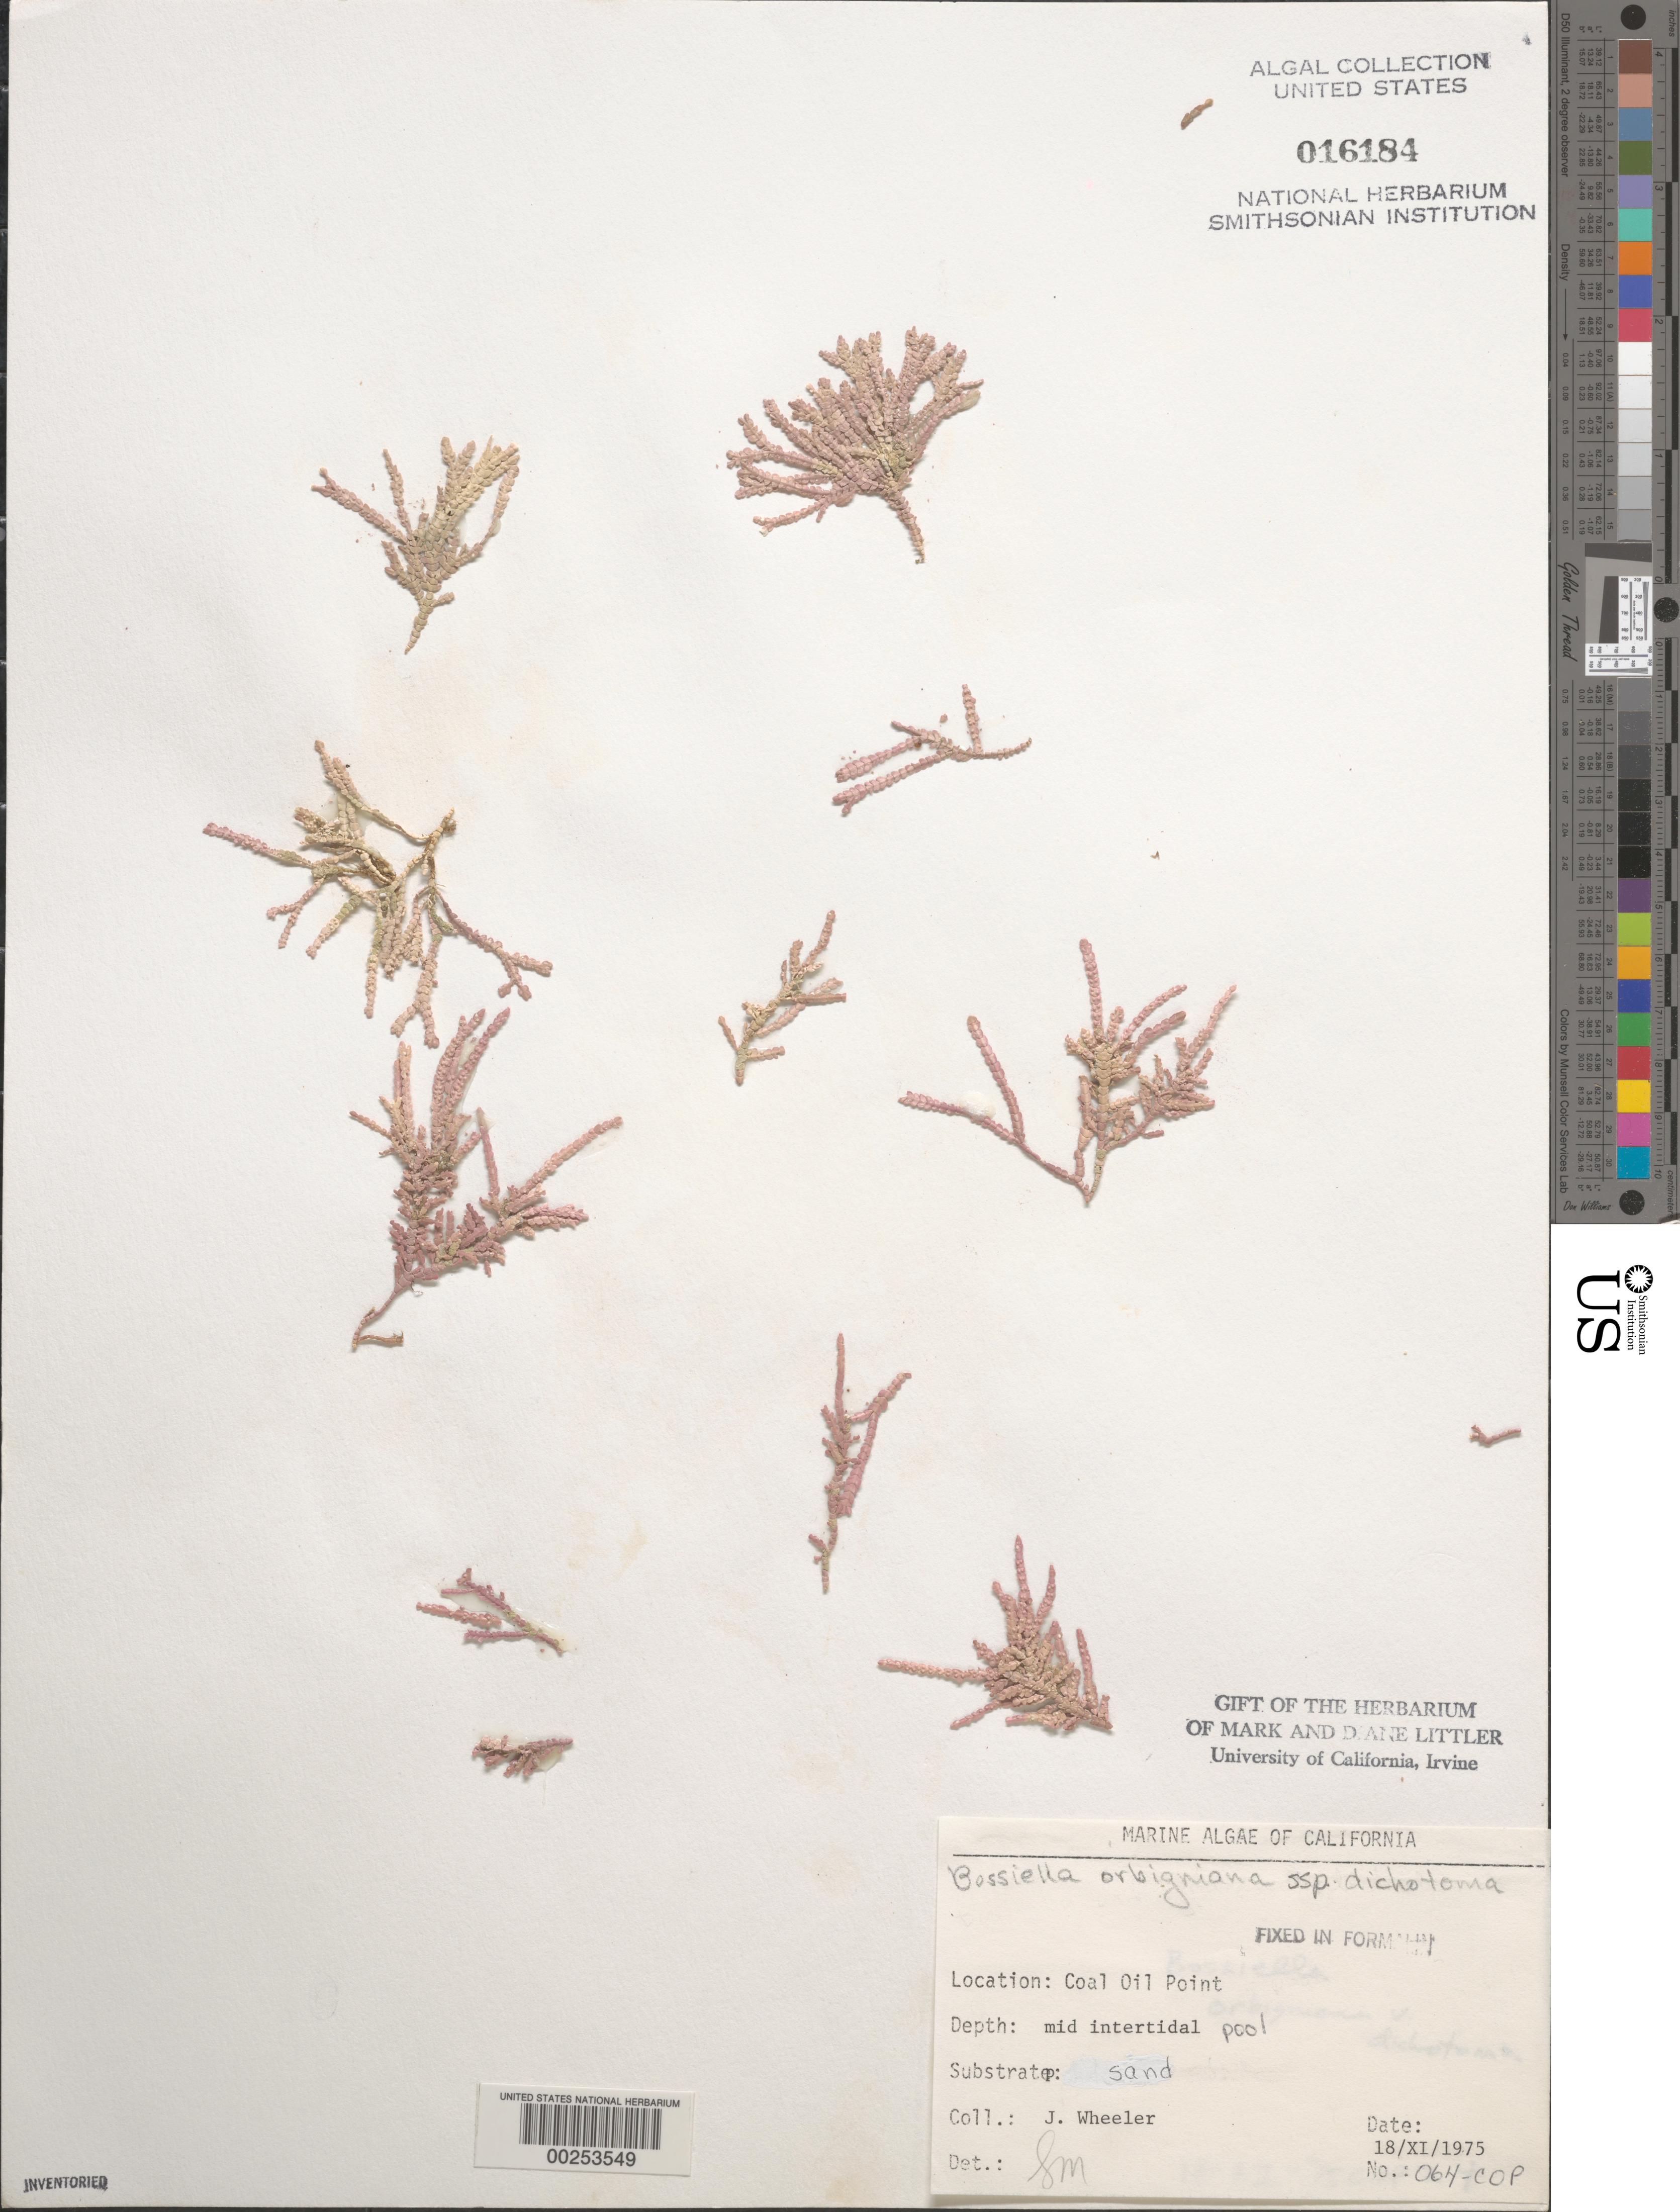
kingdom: Plantae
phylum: Rhodophyta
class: Florideophyceae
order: Corallinales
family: Corallinaceae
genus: Bossiella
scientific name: Bossiella orbigniana subsp. dichotoma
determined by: Murray, S. N.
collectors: J. L. Wheeler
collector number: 064-cop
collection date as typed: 18 Nov 1975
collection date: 1975-11-18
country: United States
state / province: California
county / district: Santa Barbara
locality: Coal Oil Point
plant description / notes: BLM-SOCALBIGHT Rocky Intertidal Survey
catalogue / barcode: US 16184